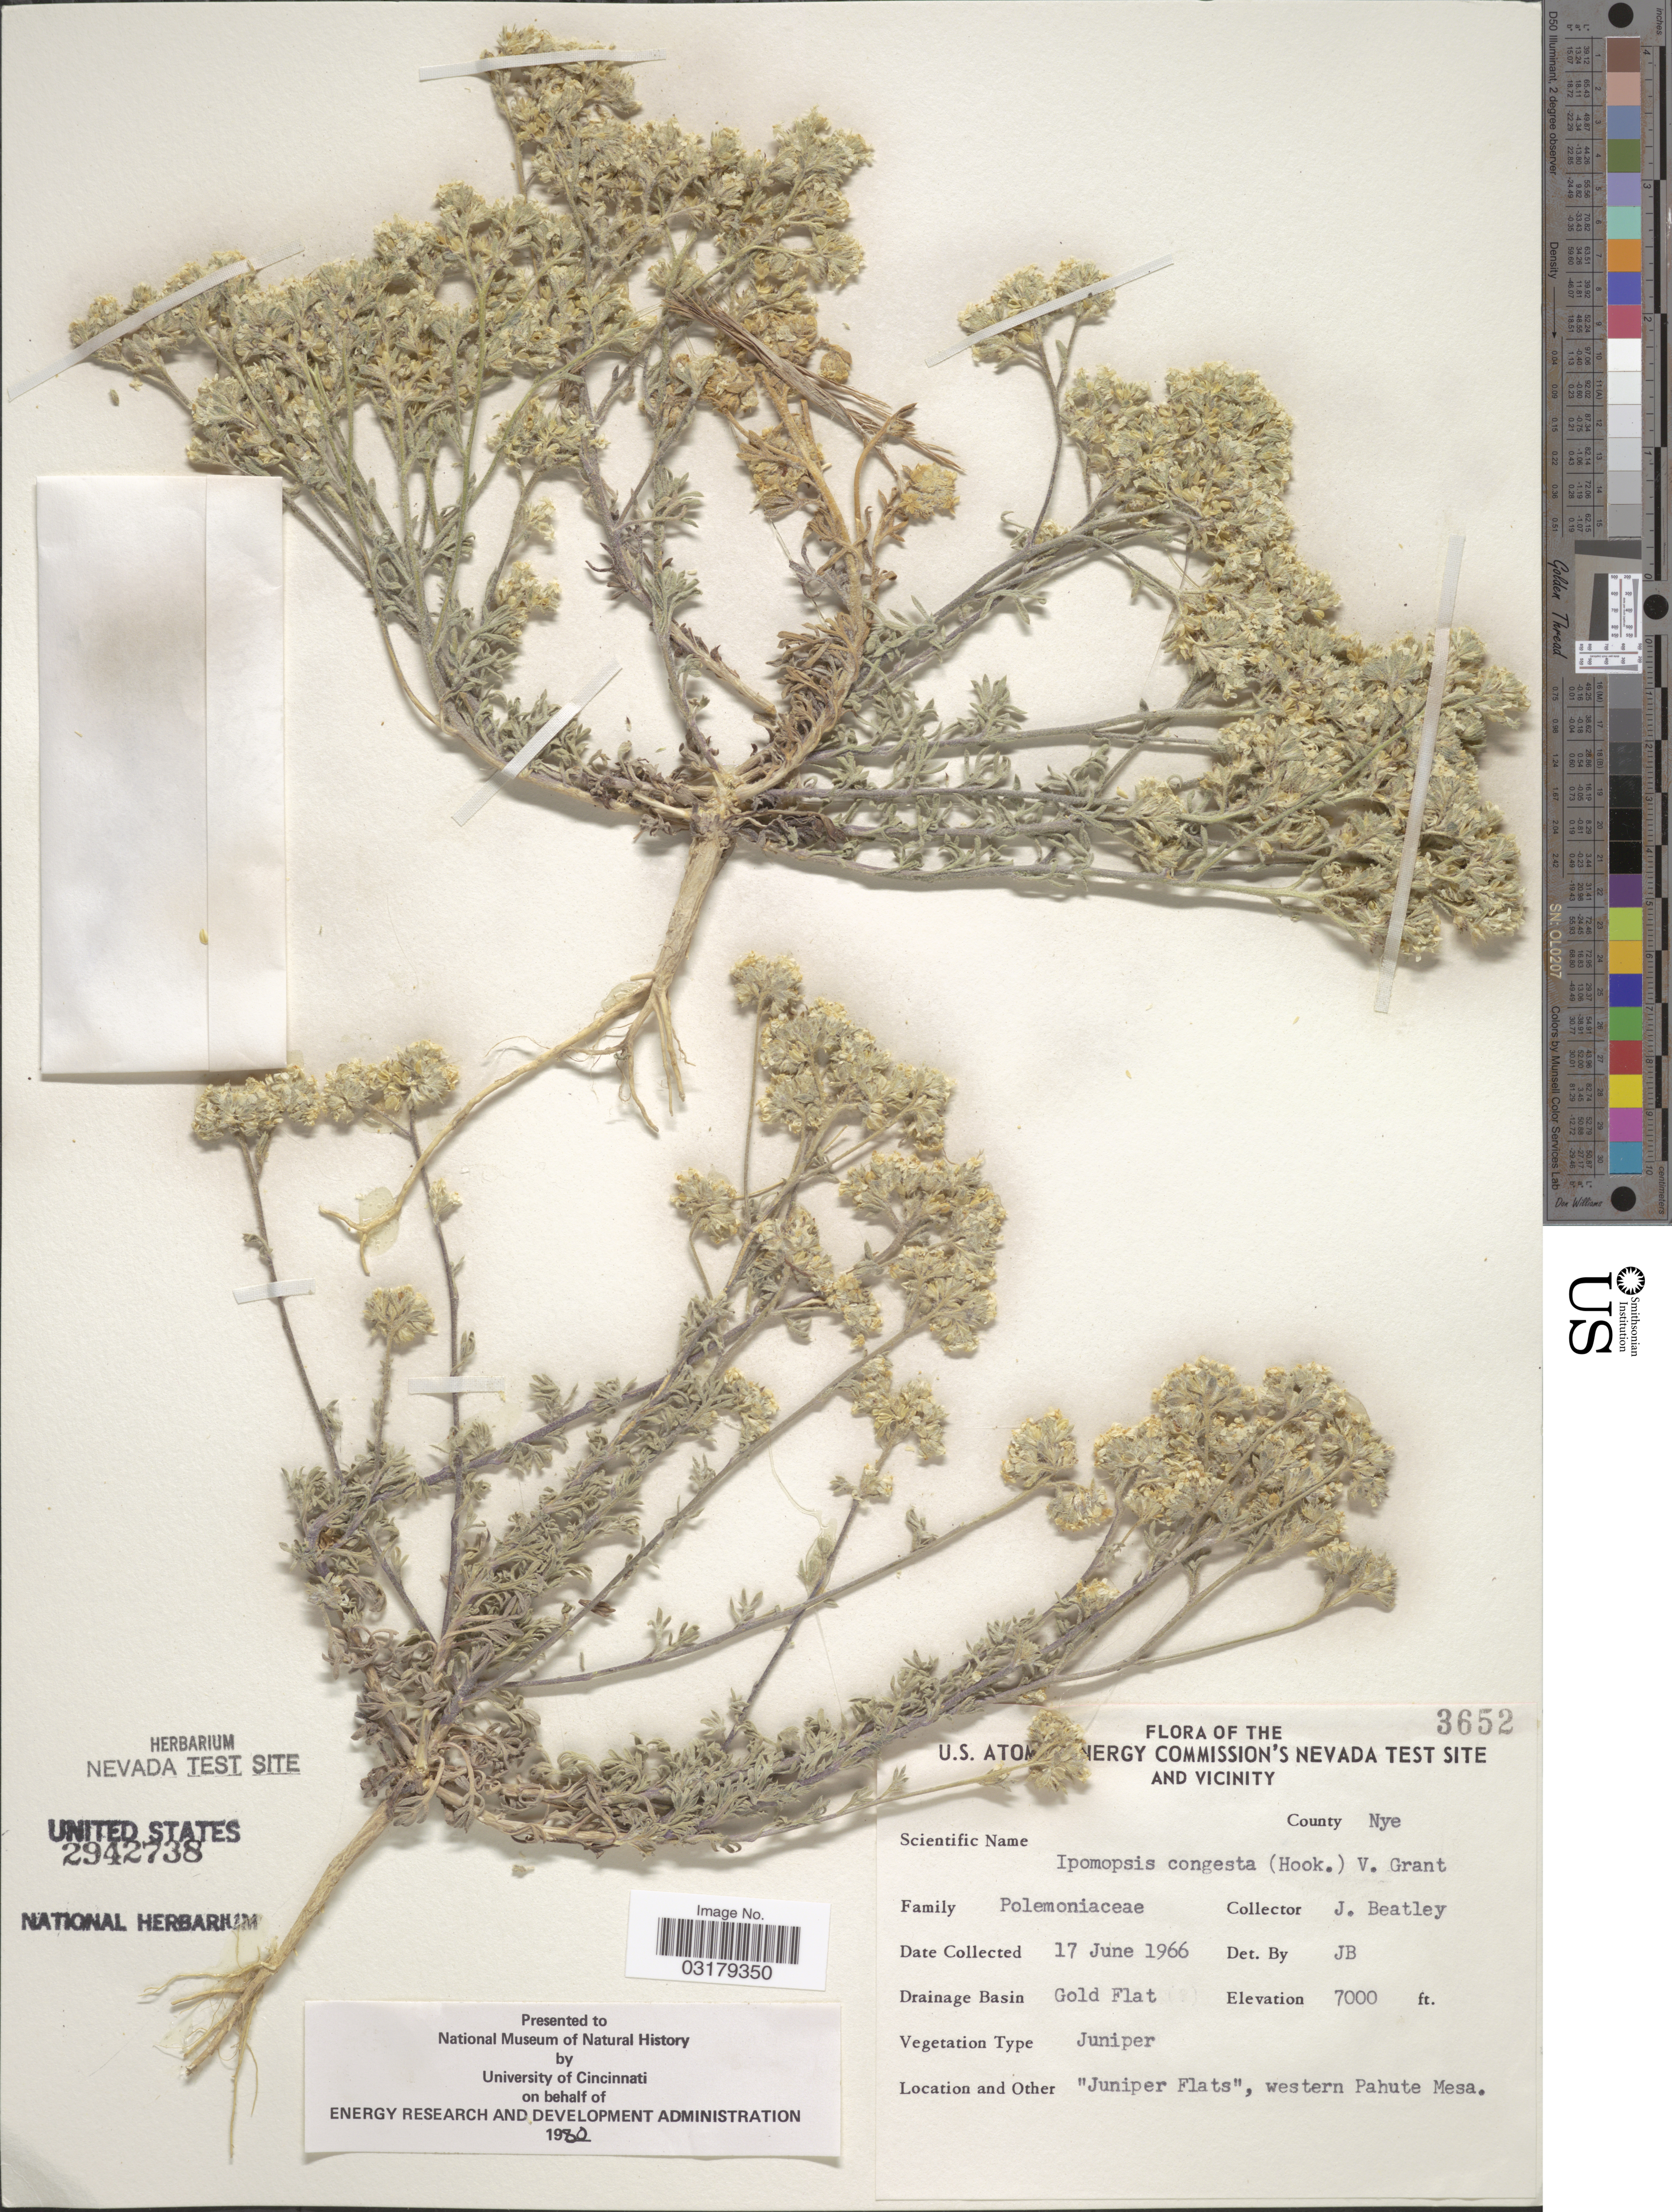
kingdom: Plantae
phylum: Tracheophyta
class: Magnoliopsida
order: Ericales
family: Polemoniaceae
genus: Ipomopsis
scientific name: Ipomopsis congesta var. palmifrons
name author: Brand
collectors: J. C. Beatley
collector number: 3652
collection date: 1966-06-17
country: United States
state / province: Nevada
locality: The U.S. Atomic Energy Commission's Nevada test site and vicinity. County Nye. Drainage Basin Gold Flat. "Juniper Flats", western Pahute Mesa.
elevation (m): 2134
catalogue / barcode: US 2942738